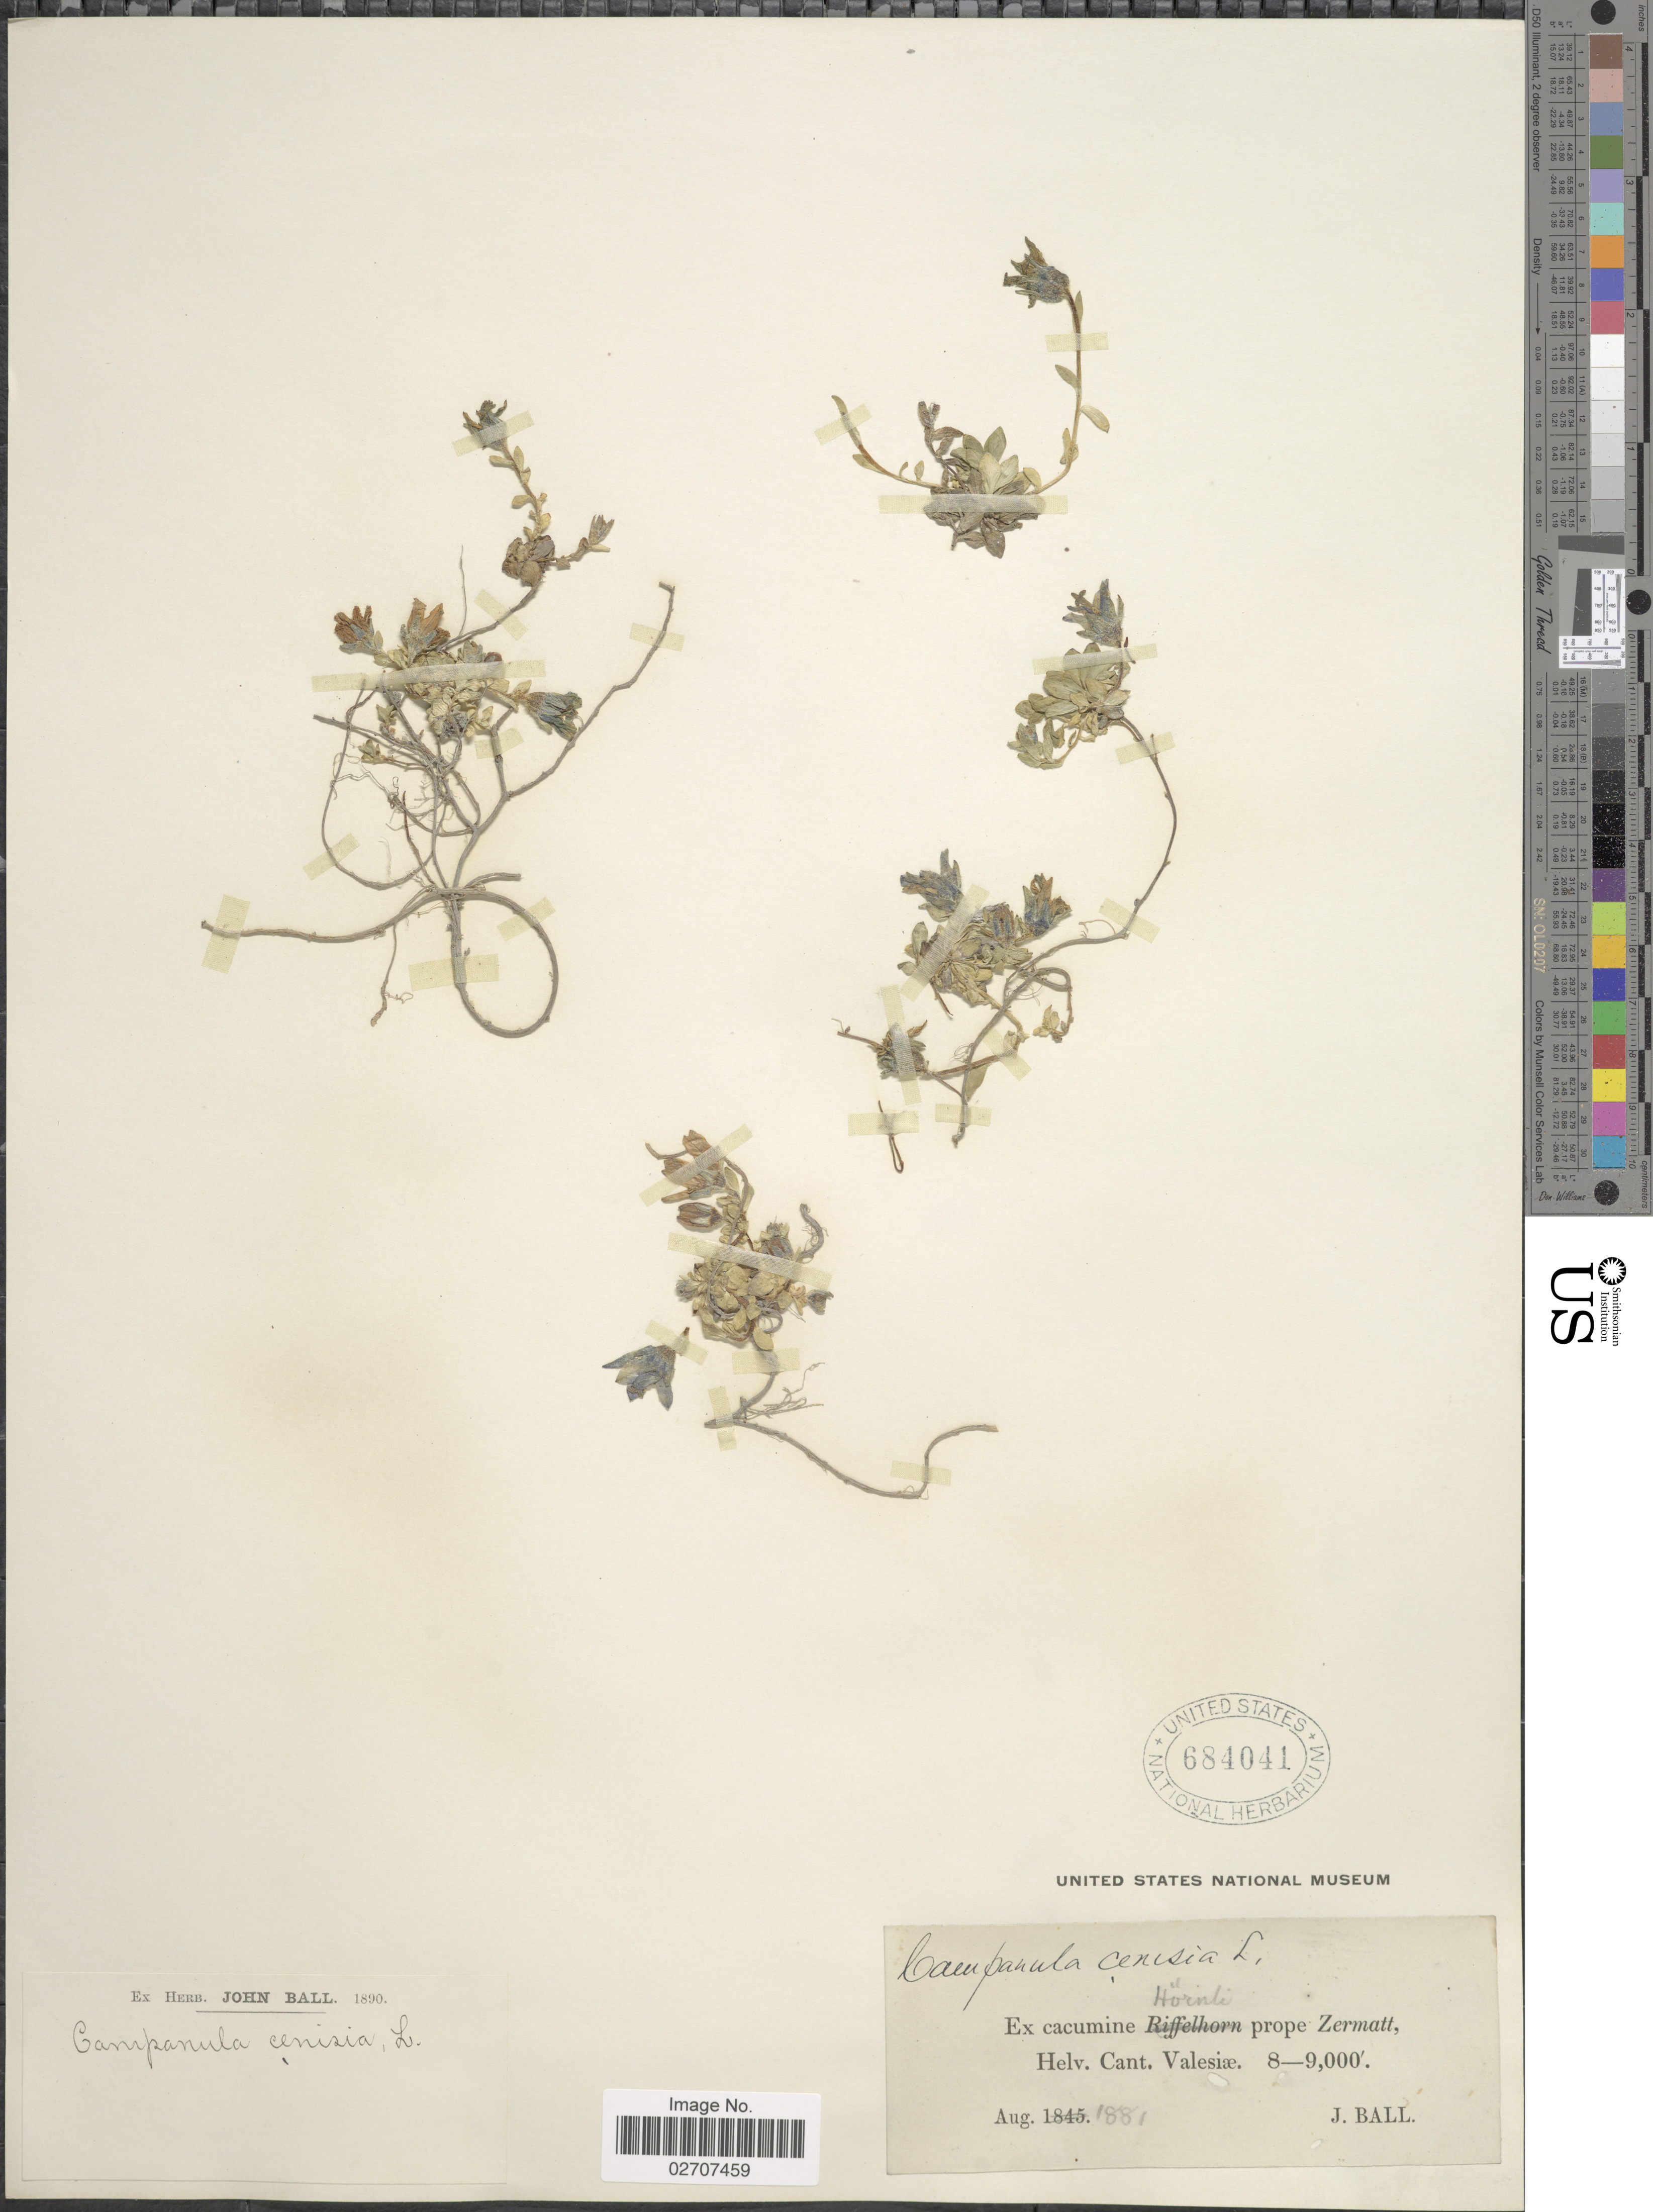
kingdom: Plantae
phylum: Tracheophyta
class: Magnoliopsida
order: Asterales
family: Campanulaceae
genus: Campanula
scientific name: Campanula cenisia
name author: L.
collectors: J. Ball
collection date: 1881-08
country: Switzerland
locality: Ex cacumine Hornti prope Zermatt, Helv. Cant. Valesiae.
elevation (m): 2438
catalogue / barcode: US 684041